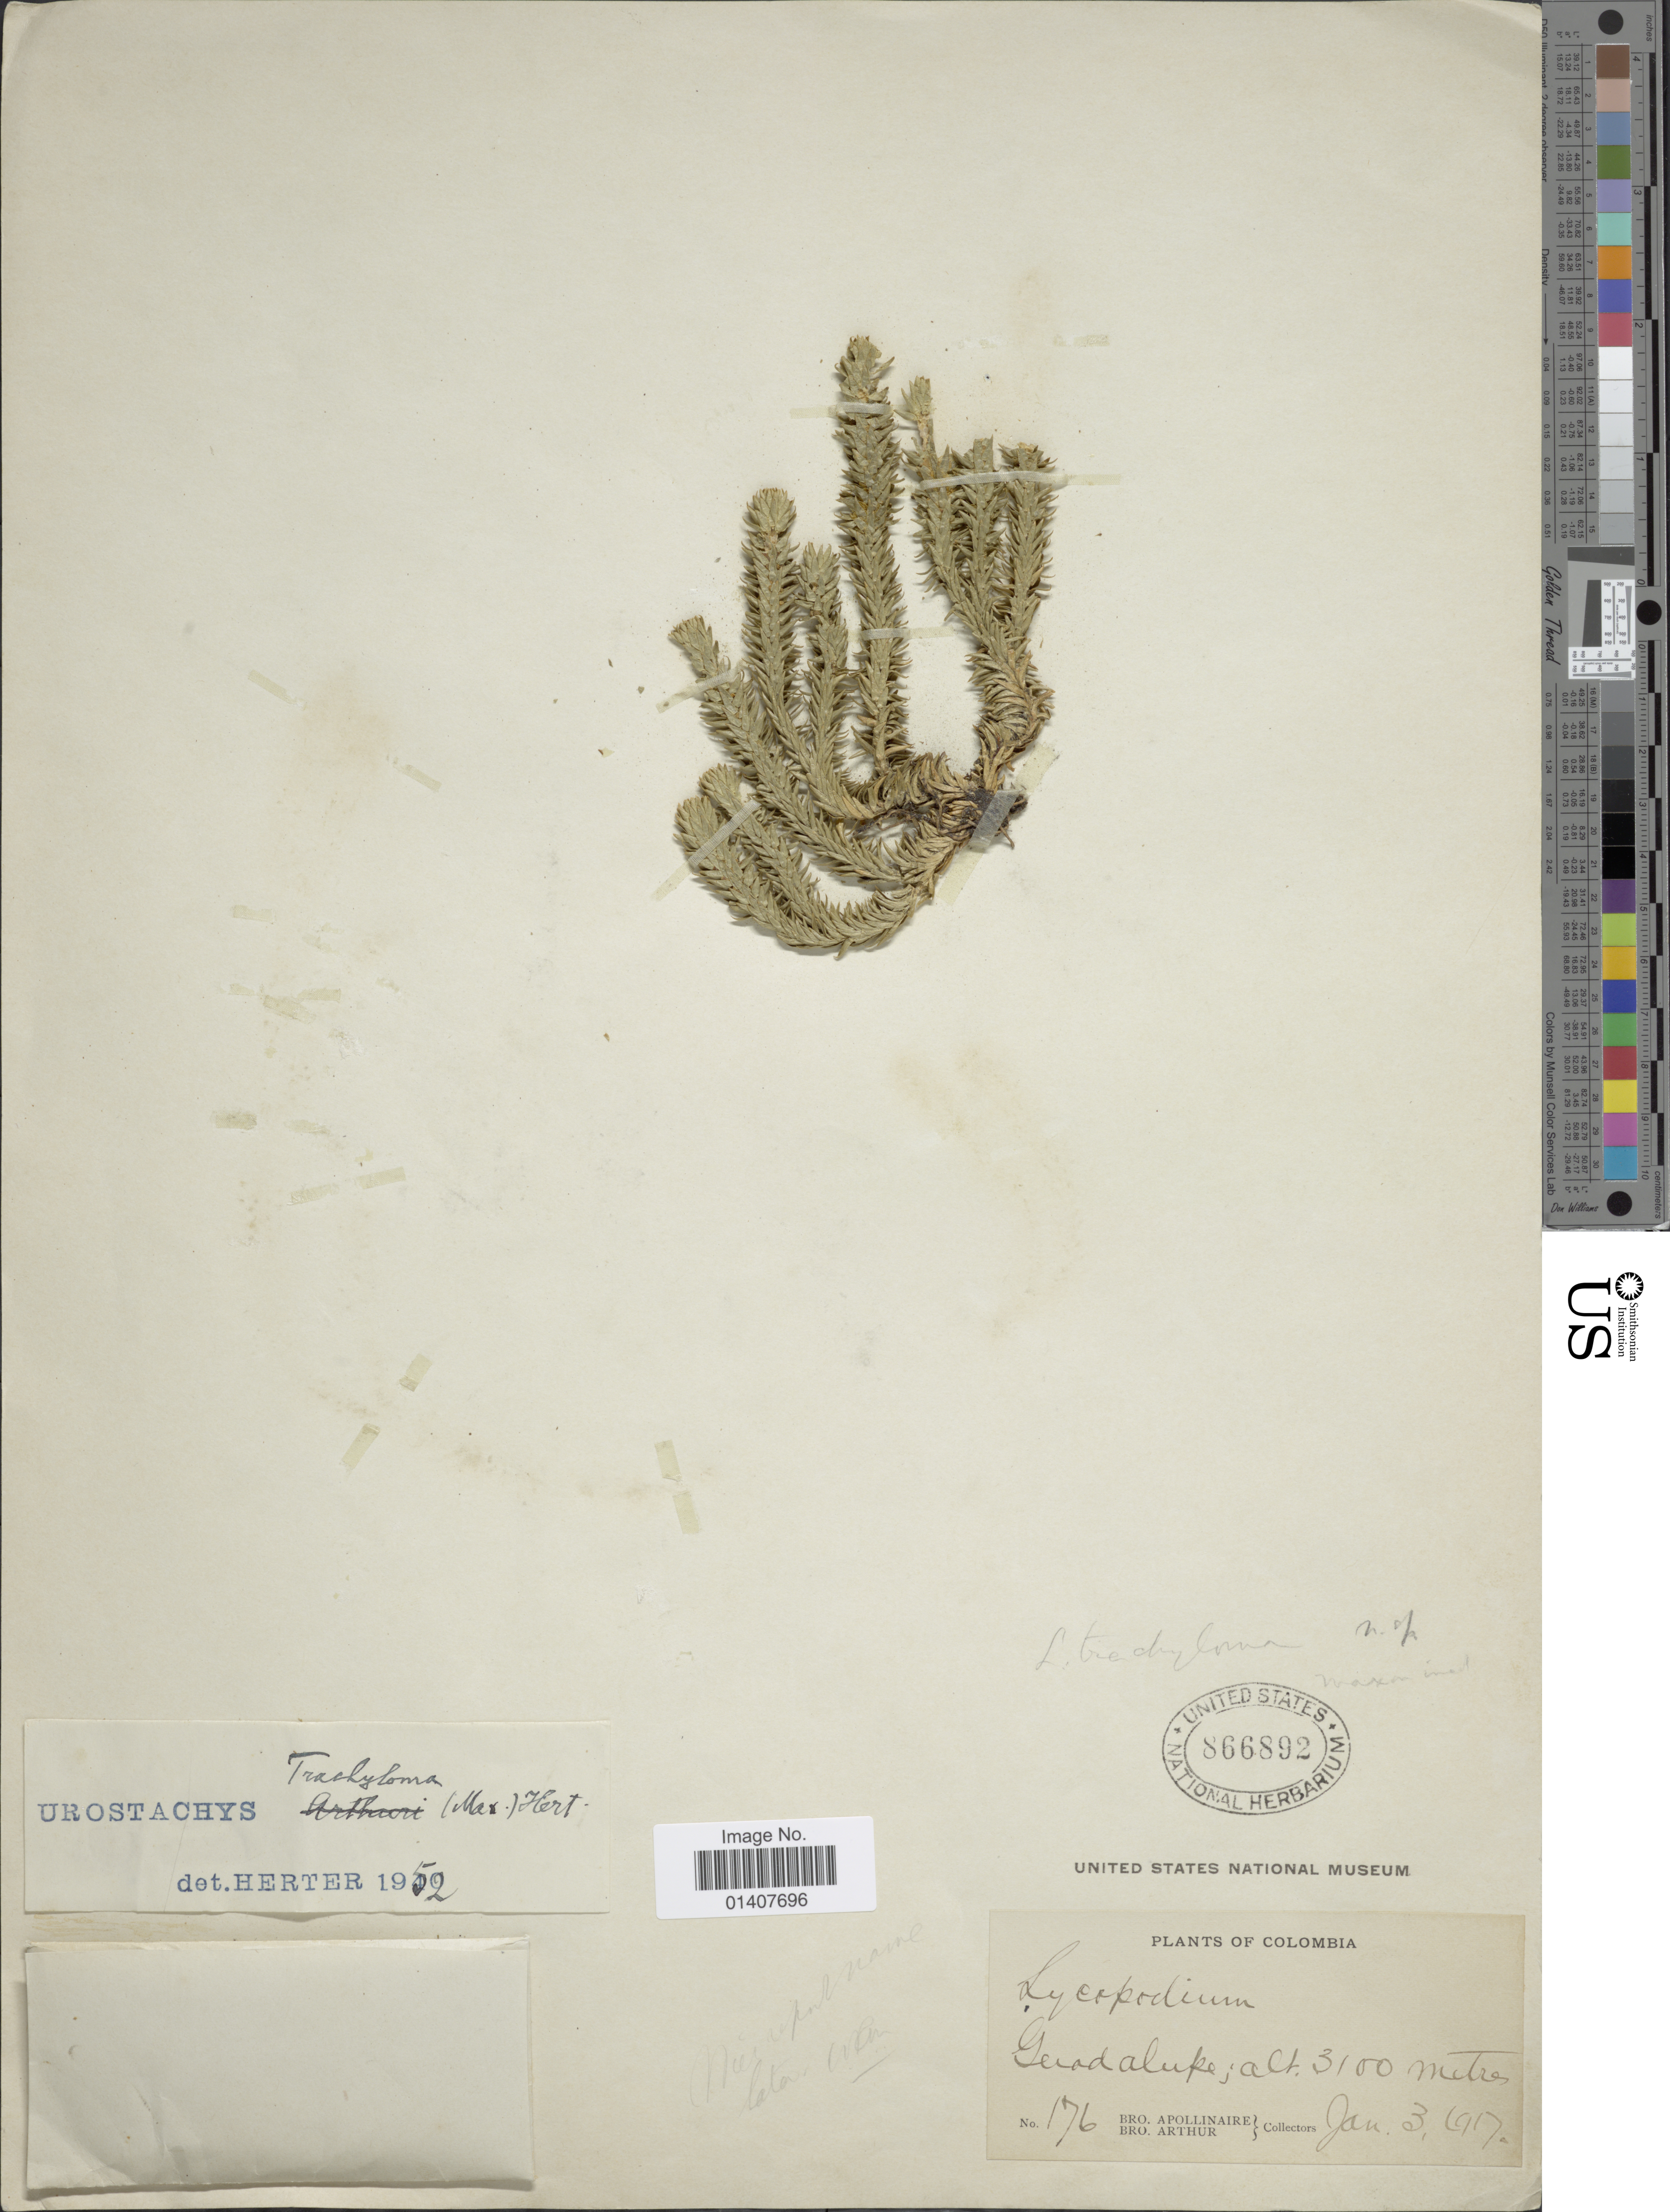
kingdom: Plantae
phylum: Tracheophyta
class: Lycopodiopsida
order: Lycopodiales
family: Lycopodiaceae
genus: Phlegmariurus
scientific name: Phlegmariurus ocananus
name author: (Herter) B. Øllg.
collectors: Bro. Apollinaire & Bro. Arthur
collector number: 176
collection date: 1917-01-03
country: Colombia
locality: Guadalupe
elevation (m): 3100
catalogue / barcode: US 866892